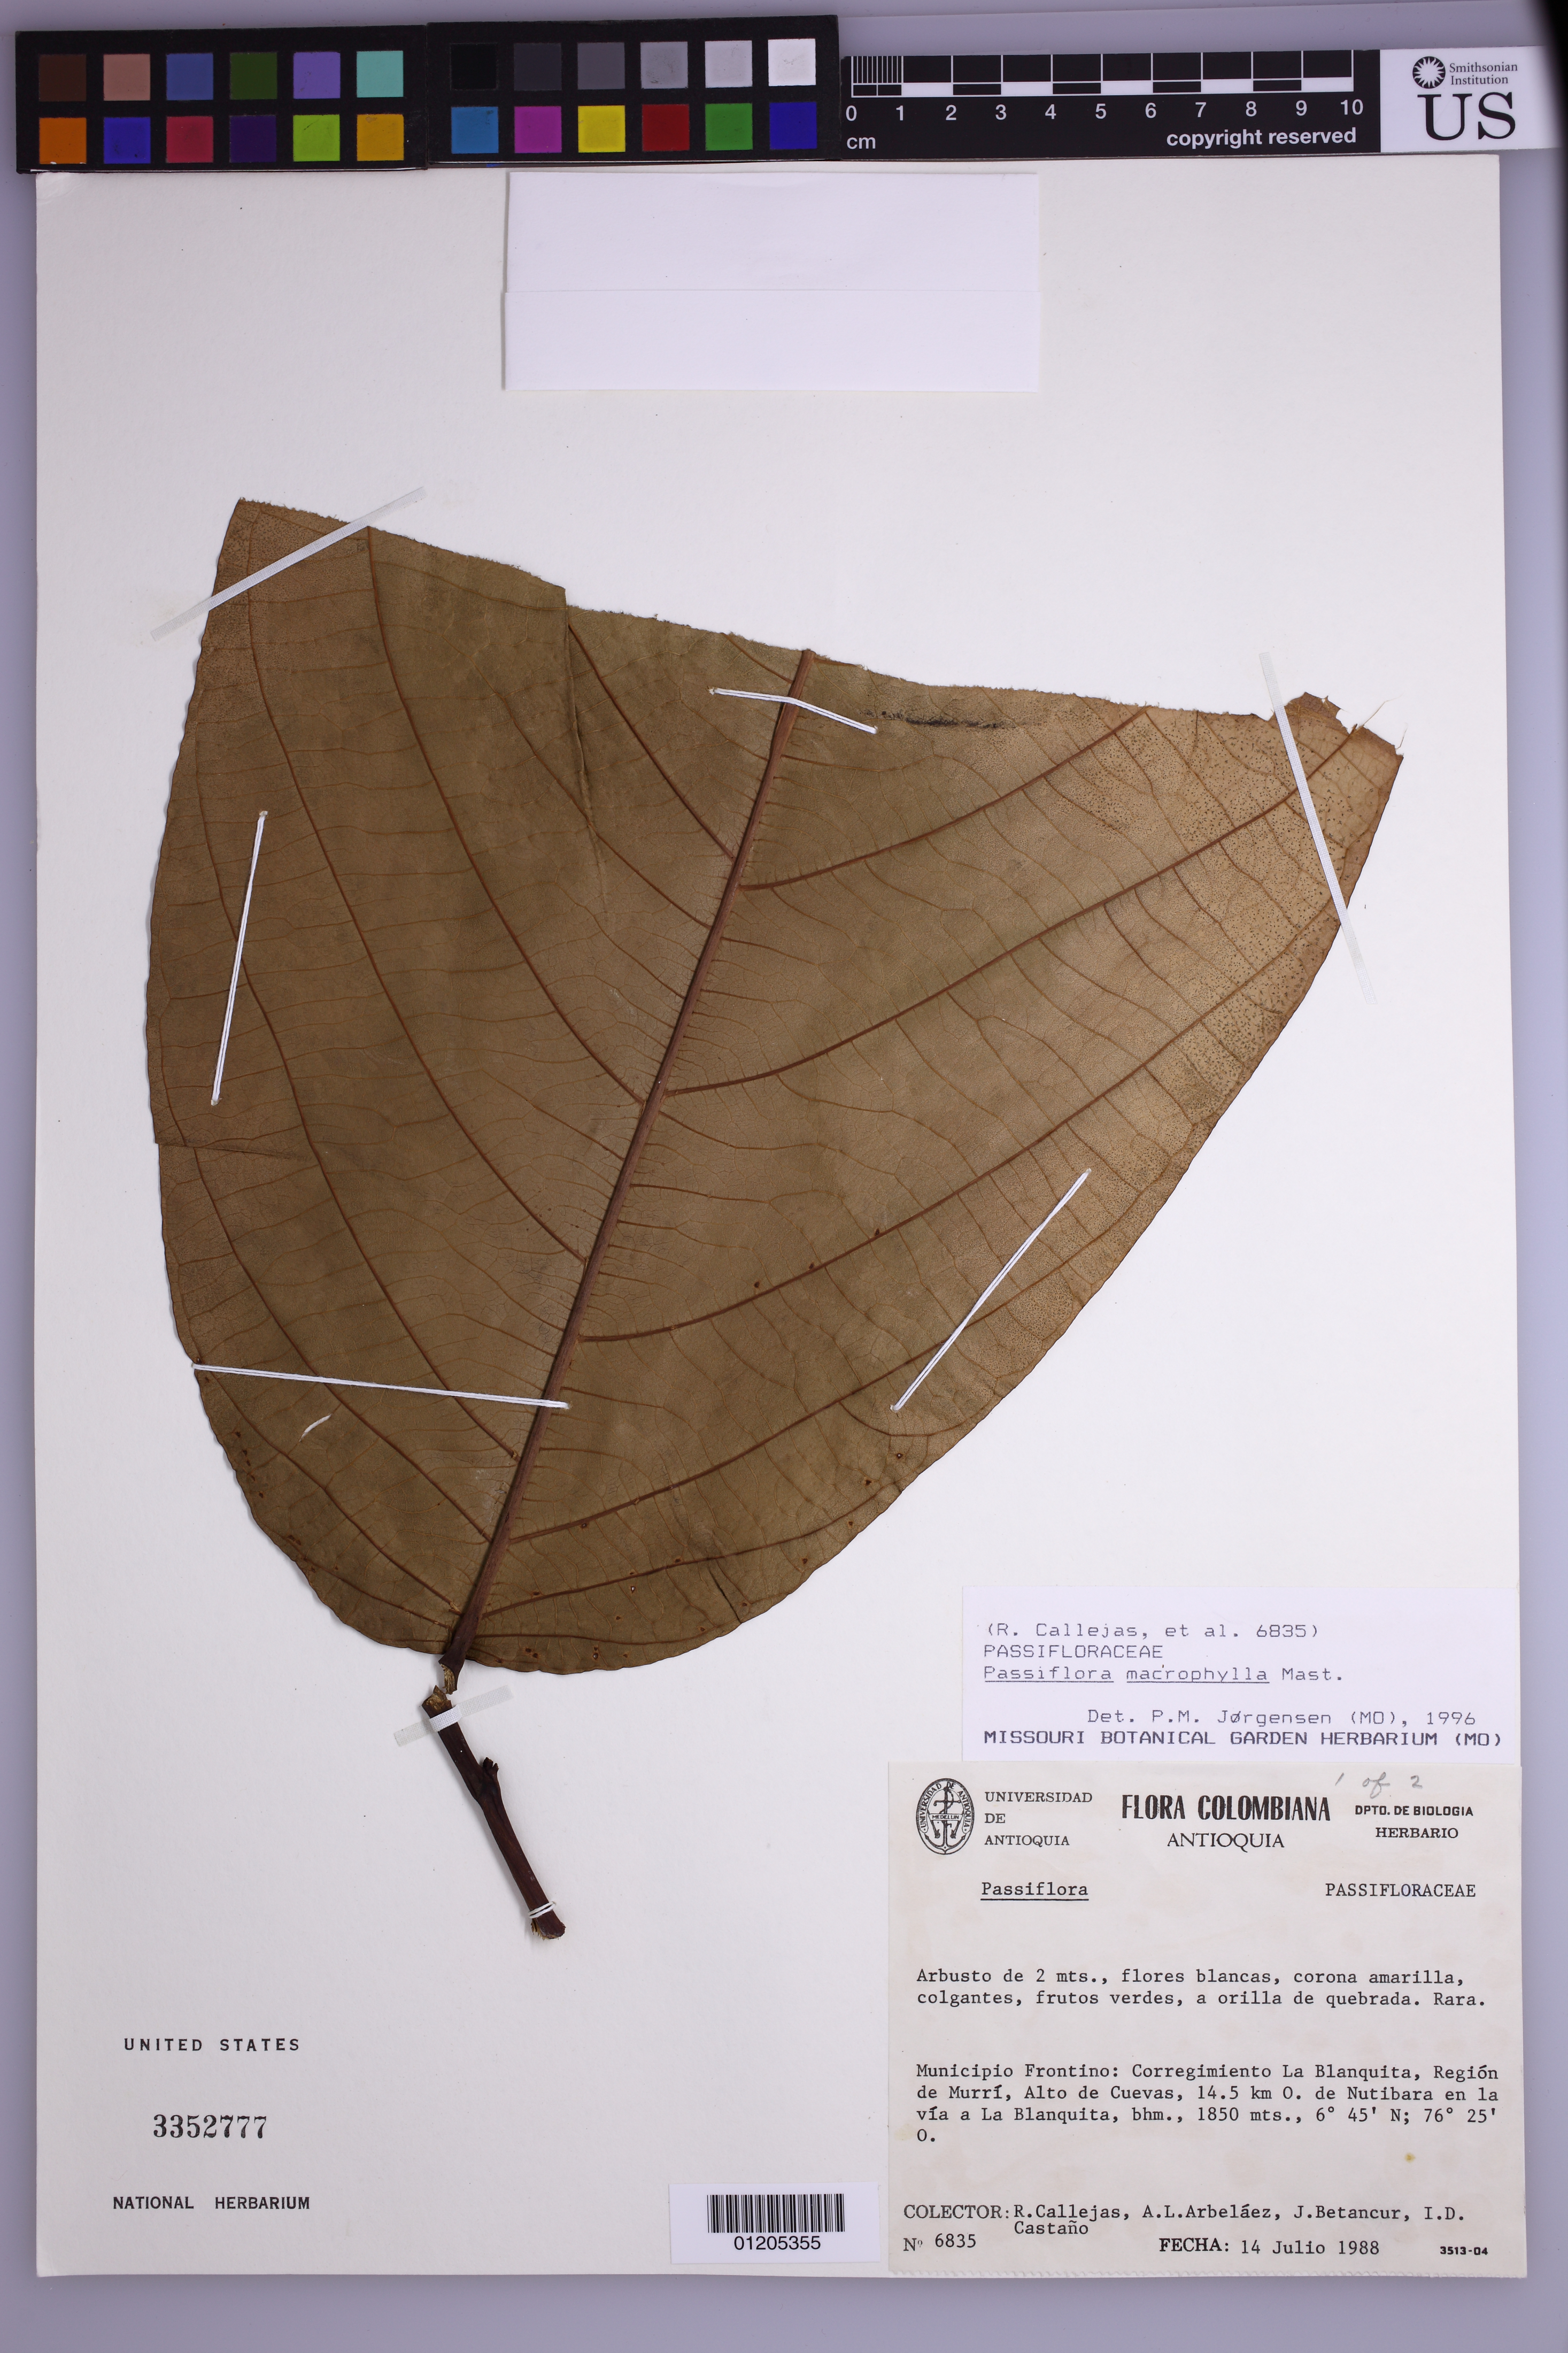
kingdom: Plantae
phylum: Tracheophyta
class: Magnoliopsida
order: Malpighiales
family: Passifloraceae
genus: Passiflora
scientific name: Passiflora macrophylla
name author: Mast.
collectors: R. Callejas, A. L. Arbelaez, J. Betancur & I. Castaño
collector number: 6835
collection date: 1988-07-14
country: Colombia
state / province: Antioquia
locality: Frontino: Corregimiento La Blanquita, Region de Murri, Alto de Cuevas, 14.5 km O. de Nutibara en la via a La Blanquita, bhm.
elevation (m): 1850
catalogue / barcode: US 3352777